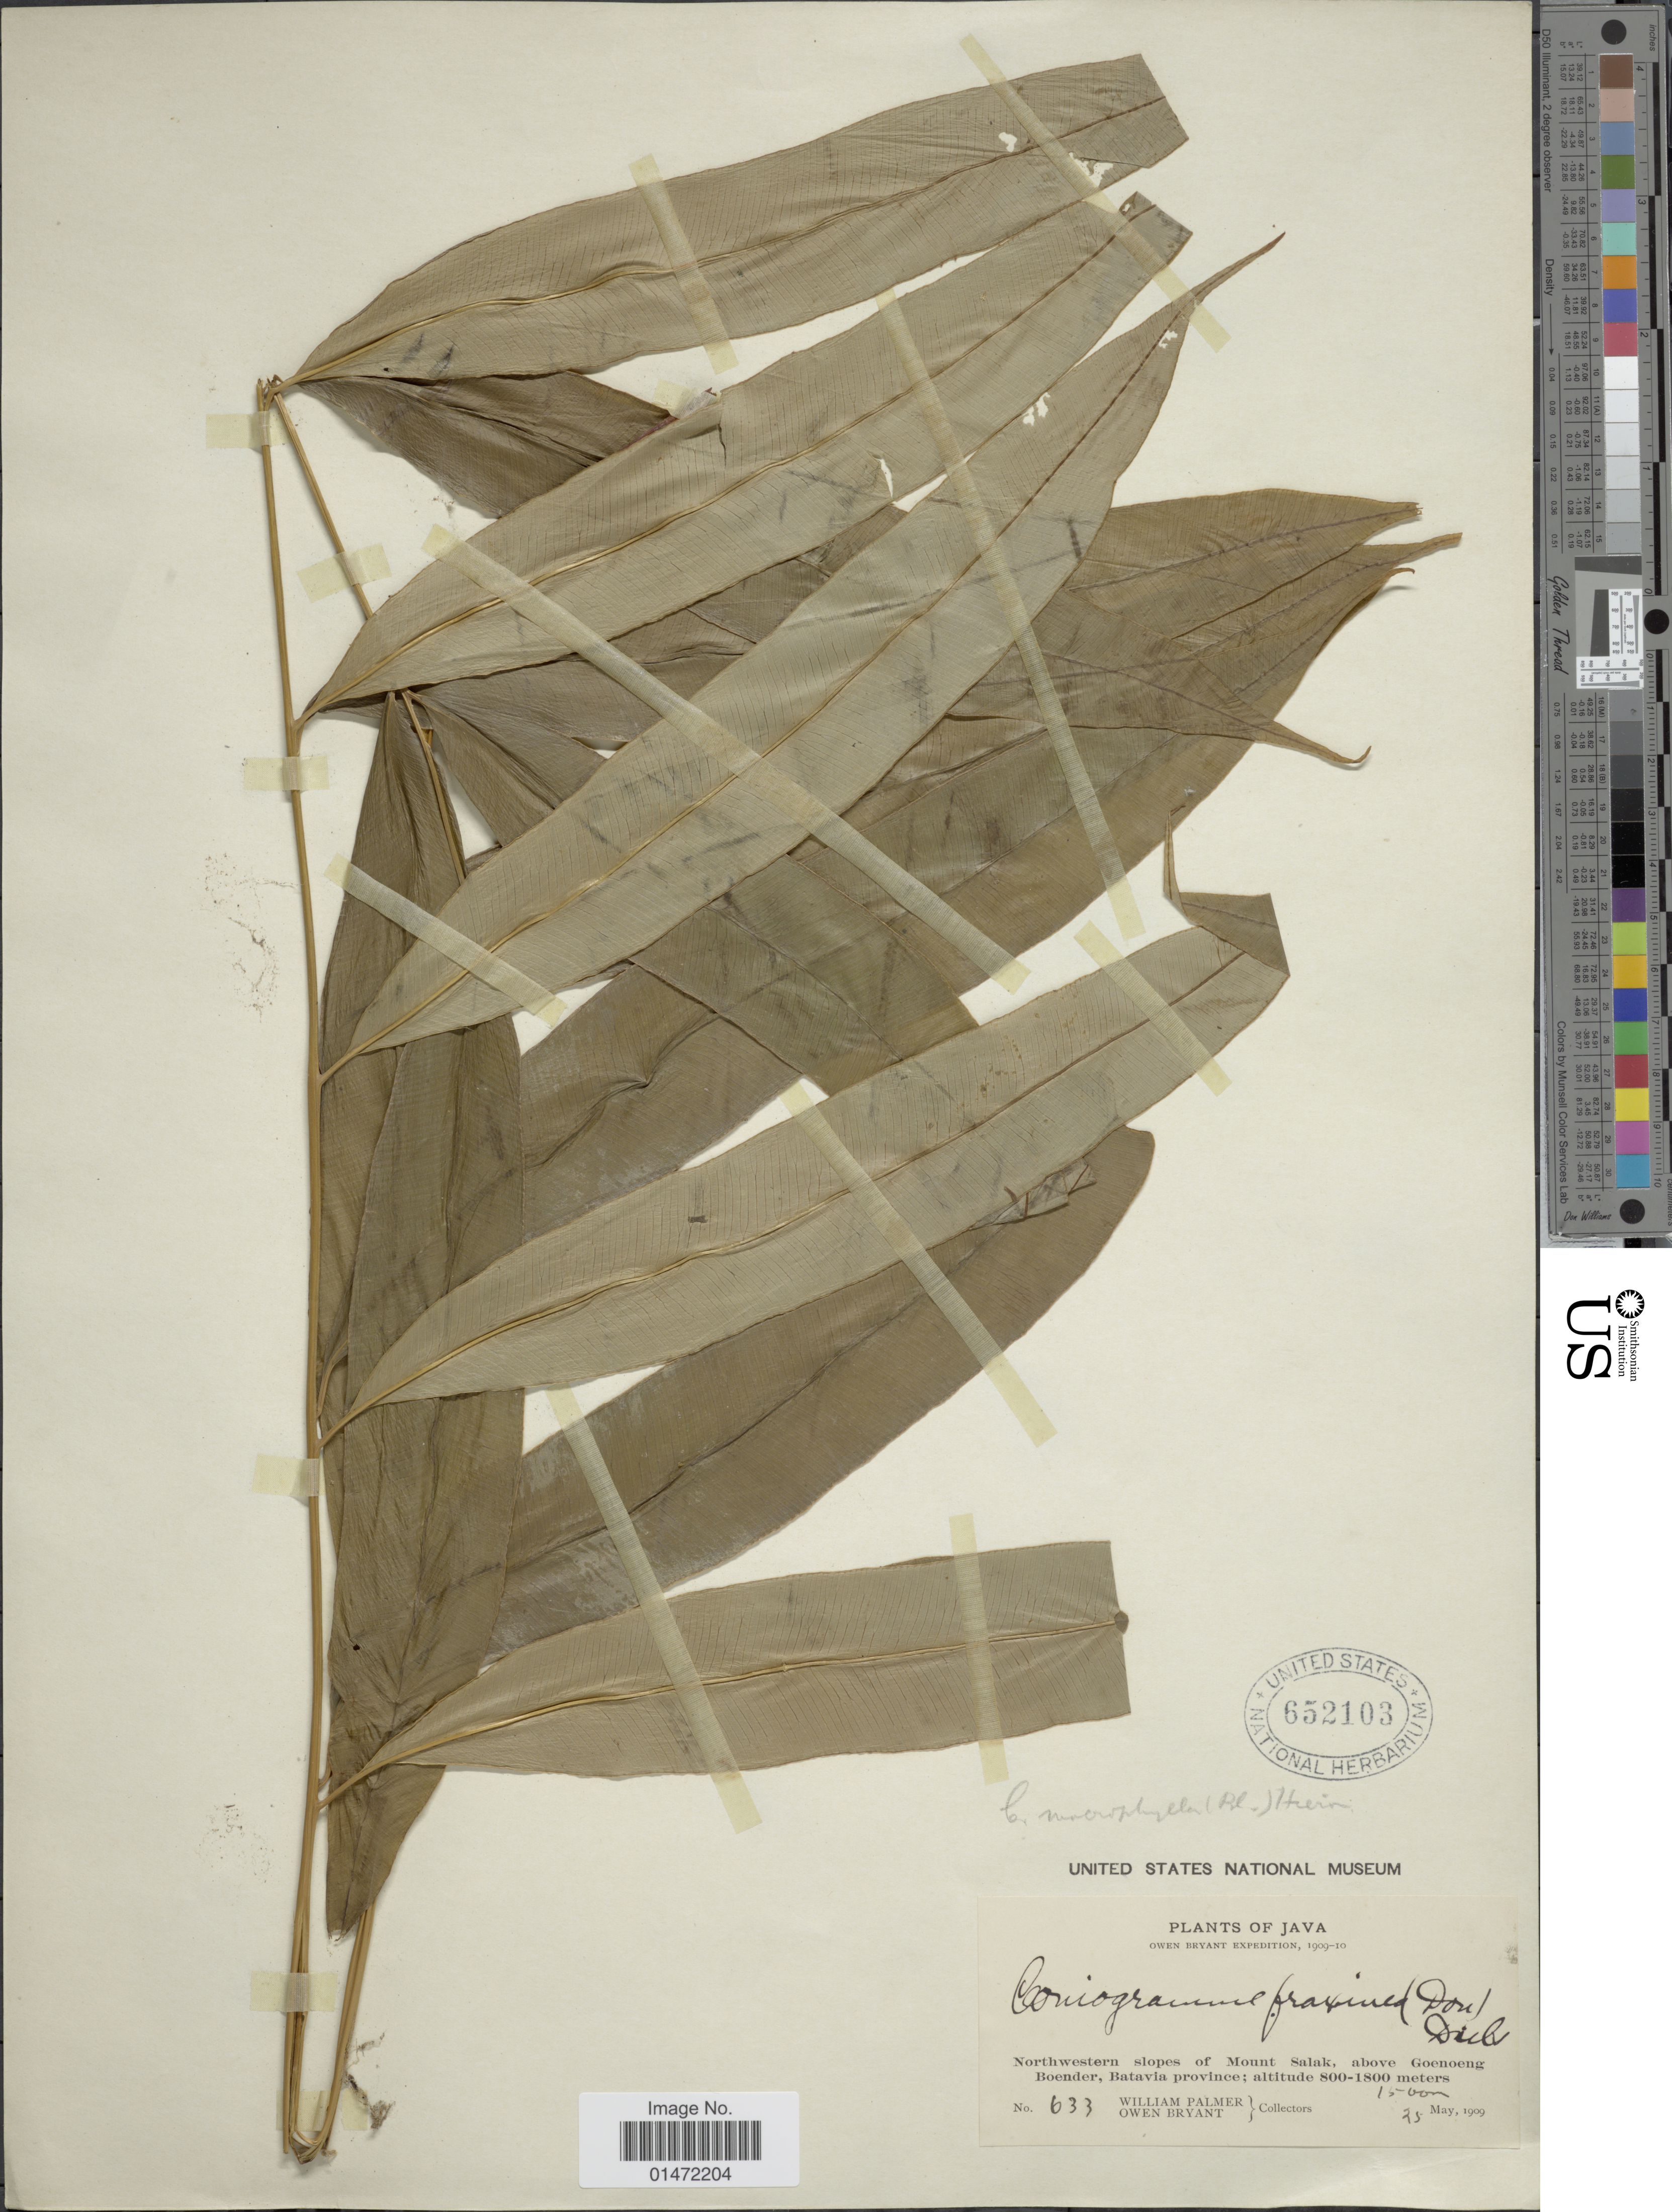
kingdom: Plantae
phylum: Tracheophyta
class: Polypodiopsida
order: Polypodiales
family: Pteridaceae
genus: Coniogramme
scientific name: Coniogramme macrophylla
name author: (Blume) Hieron.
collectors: W. Palmer & O. Bryant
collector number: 633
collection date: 1909-05-25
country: Indonesia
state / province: Java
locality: Northwestern slopes of Mount Salak, above Goenoeng Boender, Batavia province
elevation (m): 1500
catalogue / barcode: US 652103